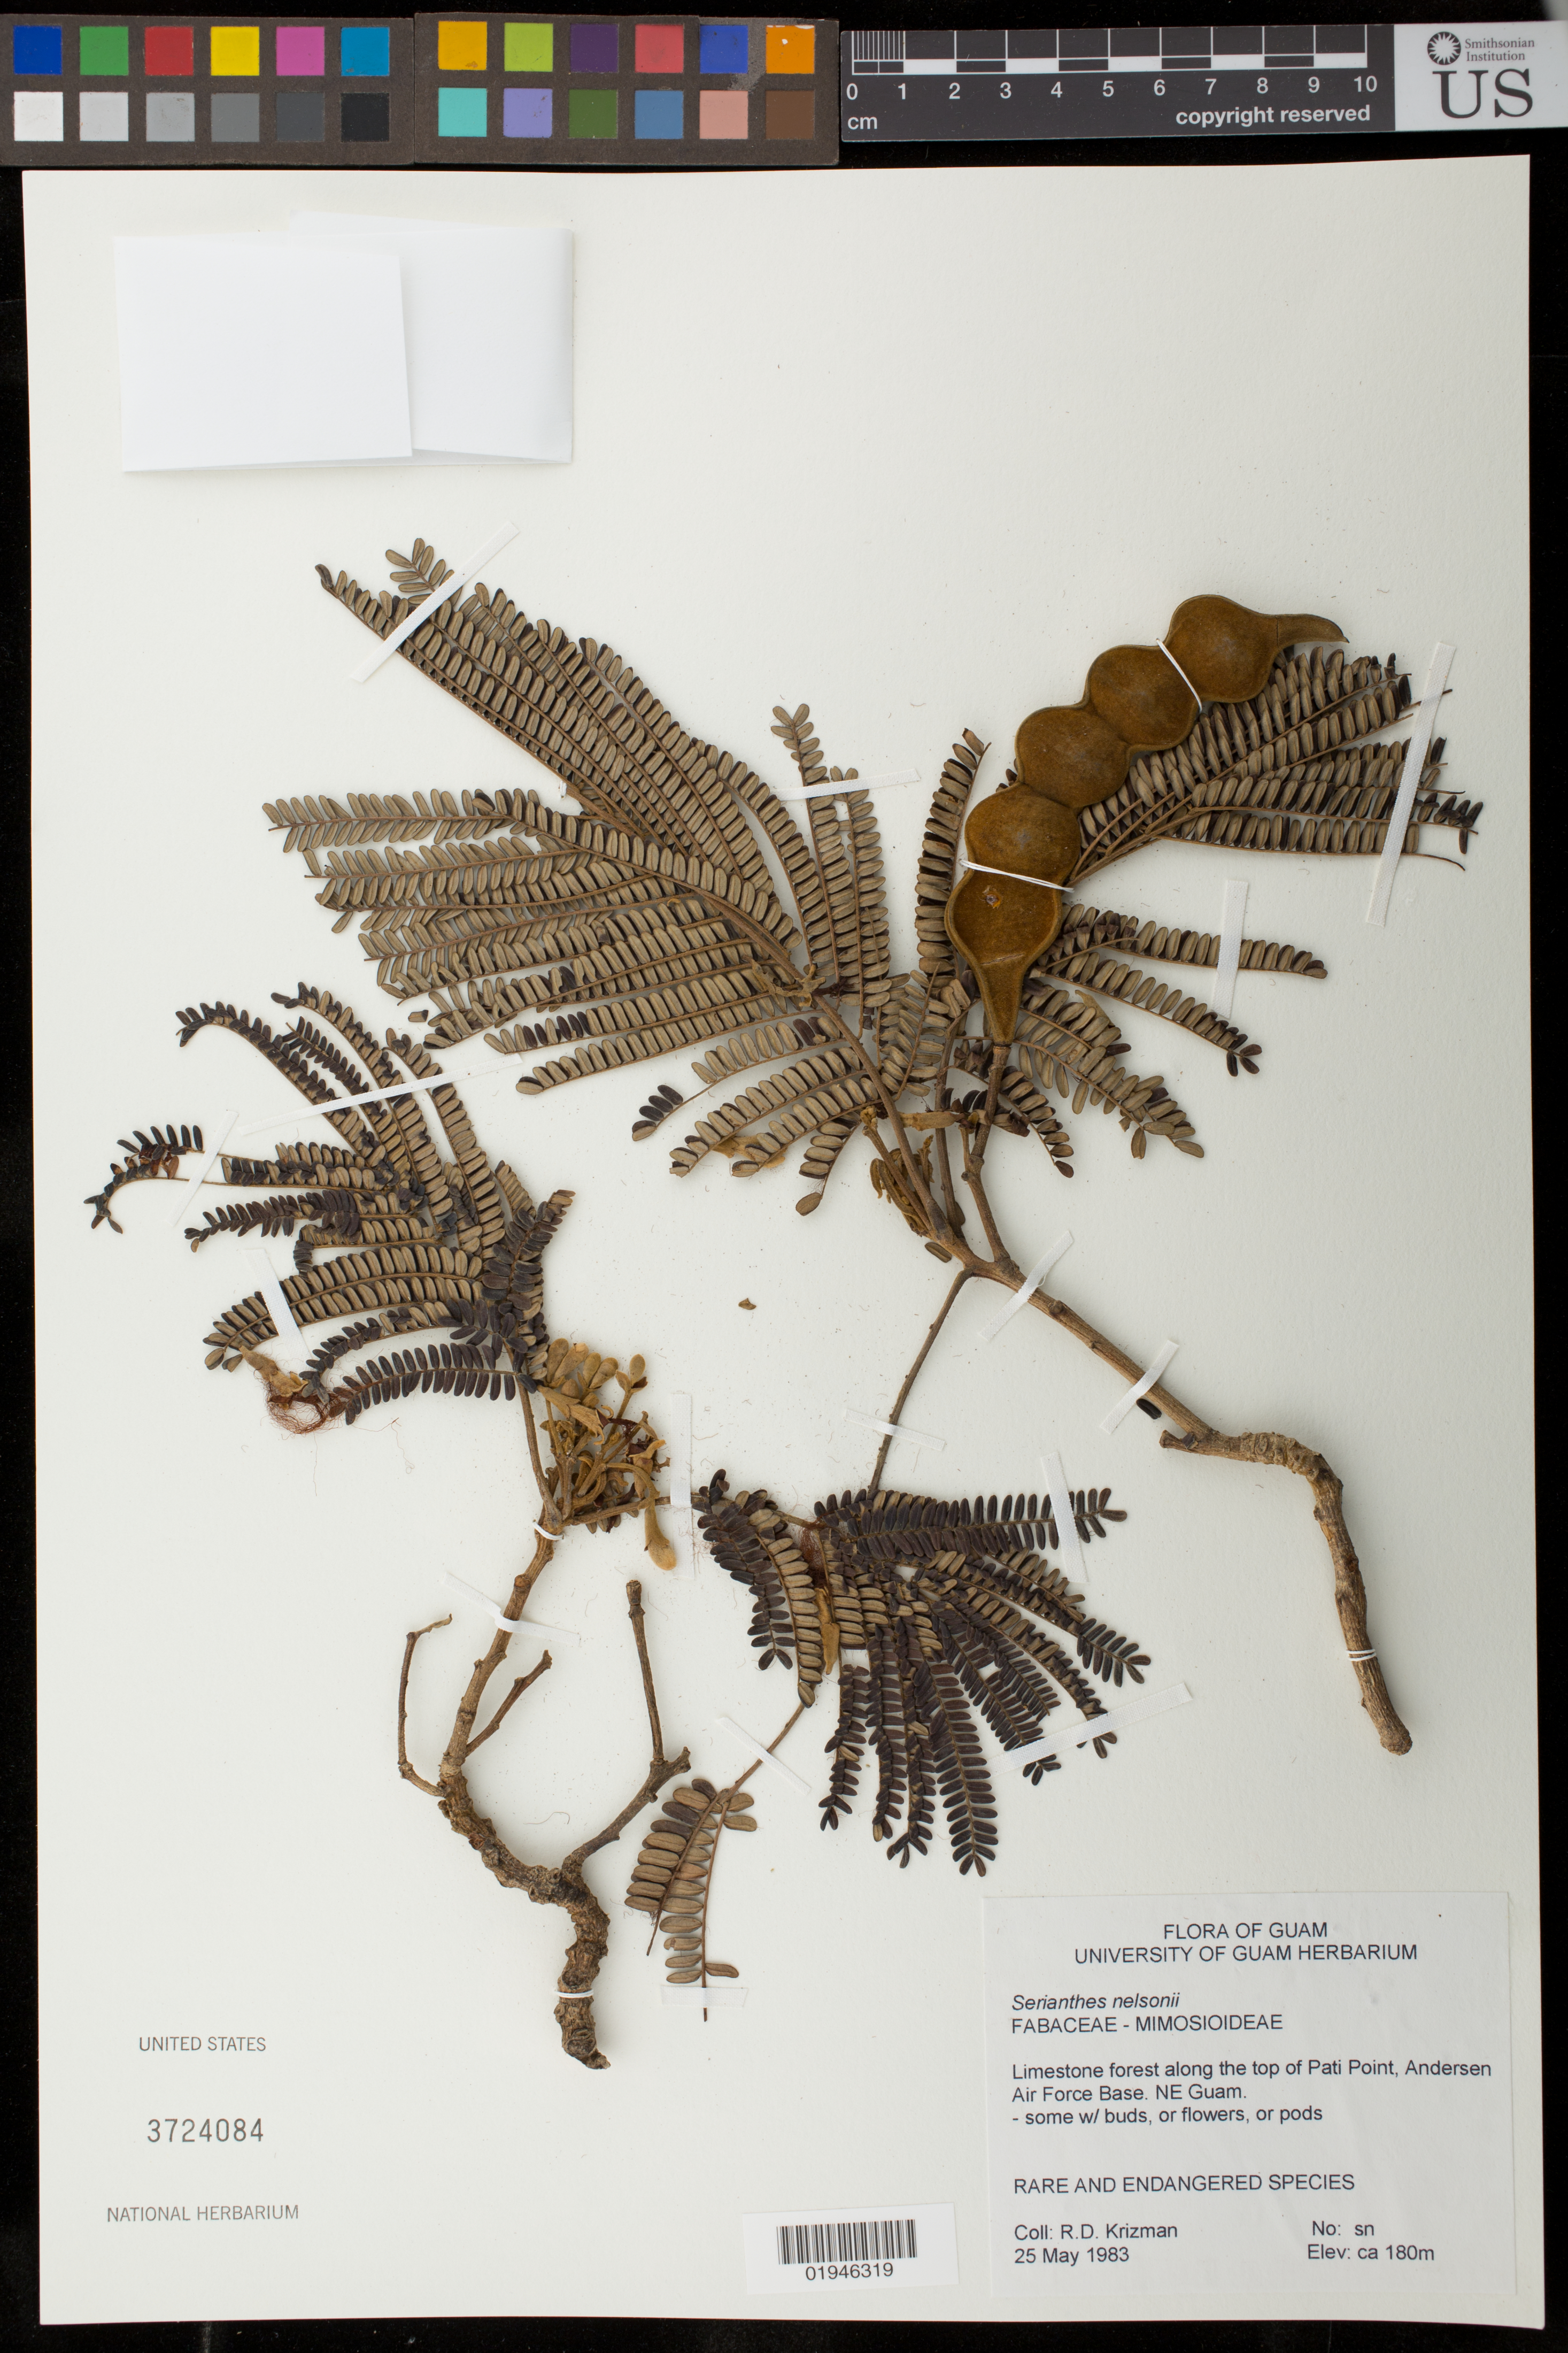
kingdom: Plantae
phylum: Tracheophyta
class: Magnoliopsida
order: Fabales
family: Fabaceae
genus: Serianthes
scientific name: Serianthes nelsonii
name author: Merr.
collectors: R. Krizman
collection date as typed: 25 May 1983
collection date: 1983-05-25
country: U.S. Administered Pacific Islands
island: Guam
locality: Top of Pati Point, Andersen AFB.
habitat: Limestone forest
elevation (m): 180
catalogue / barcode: US 3724084